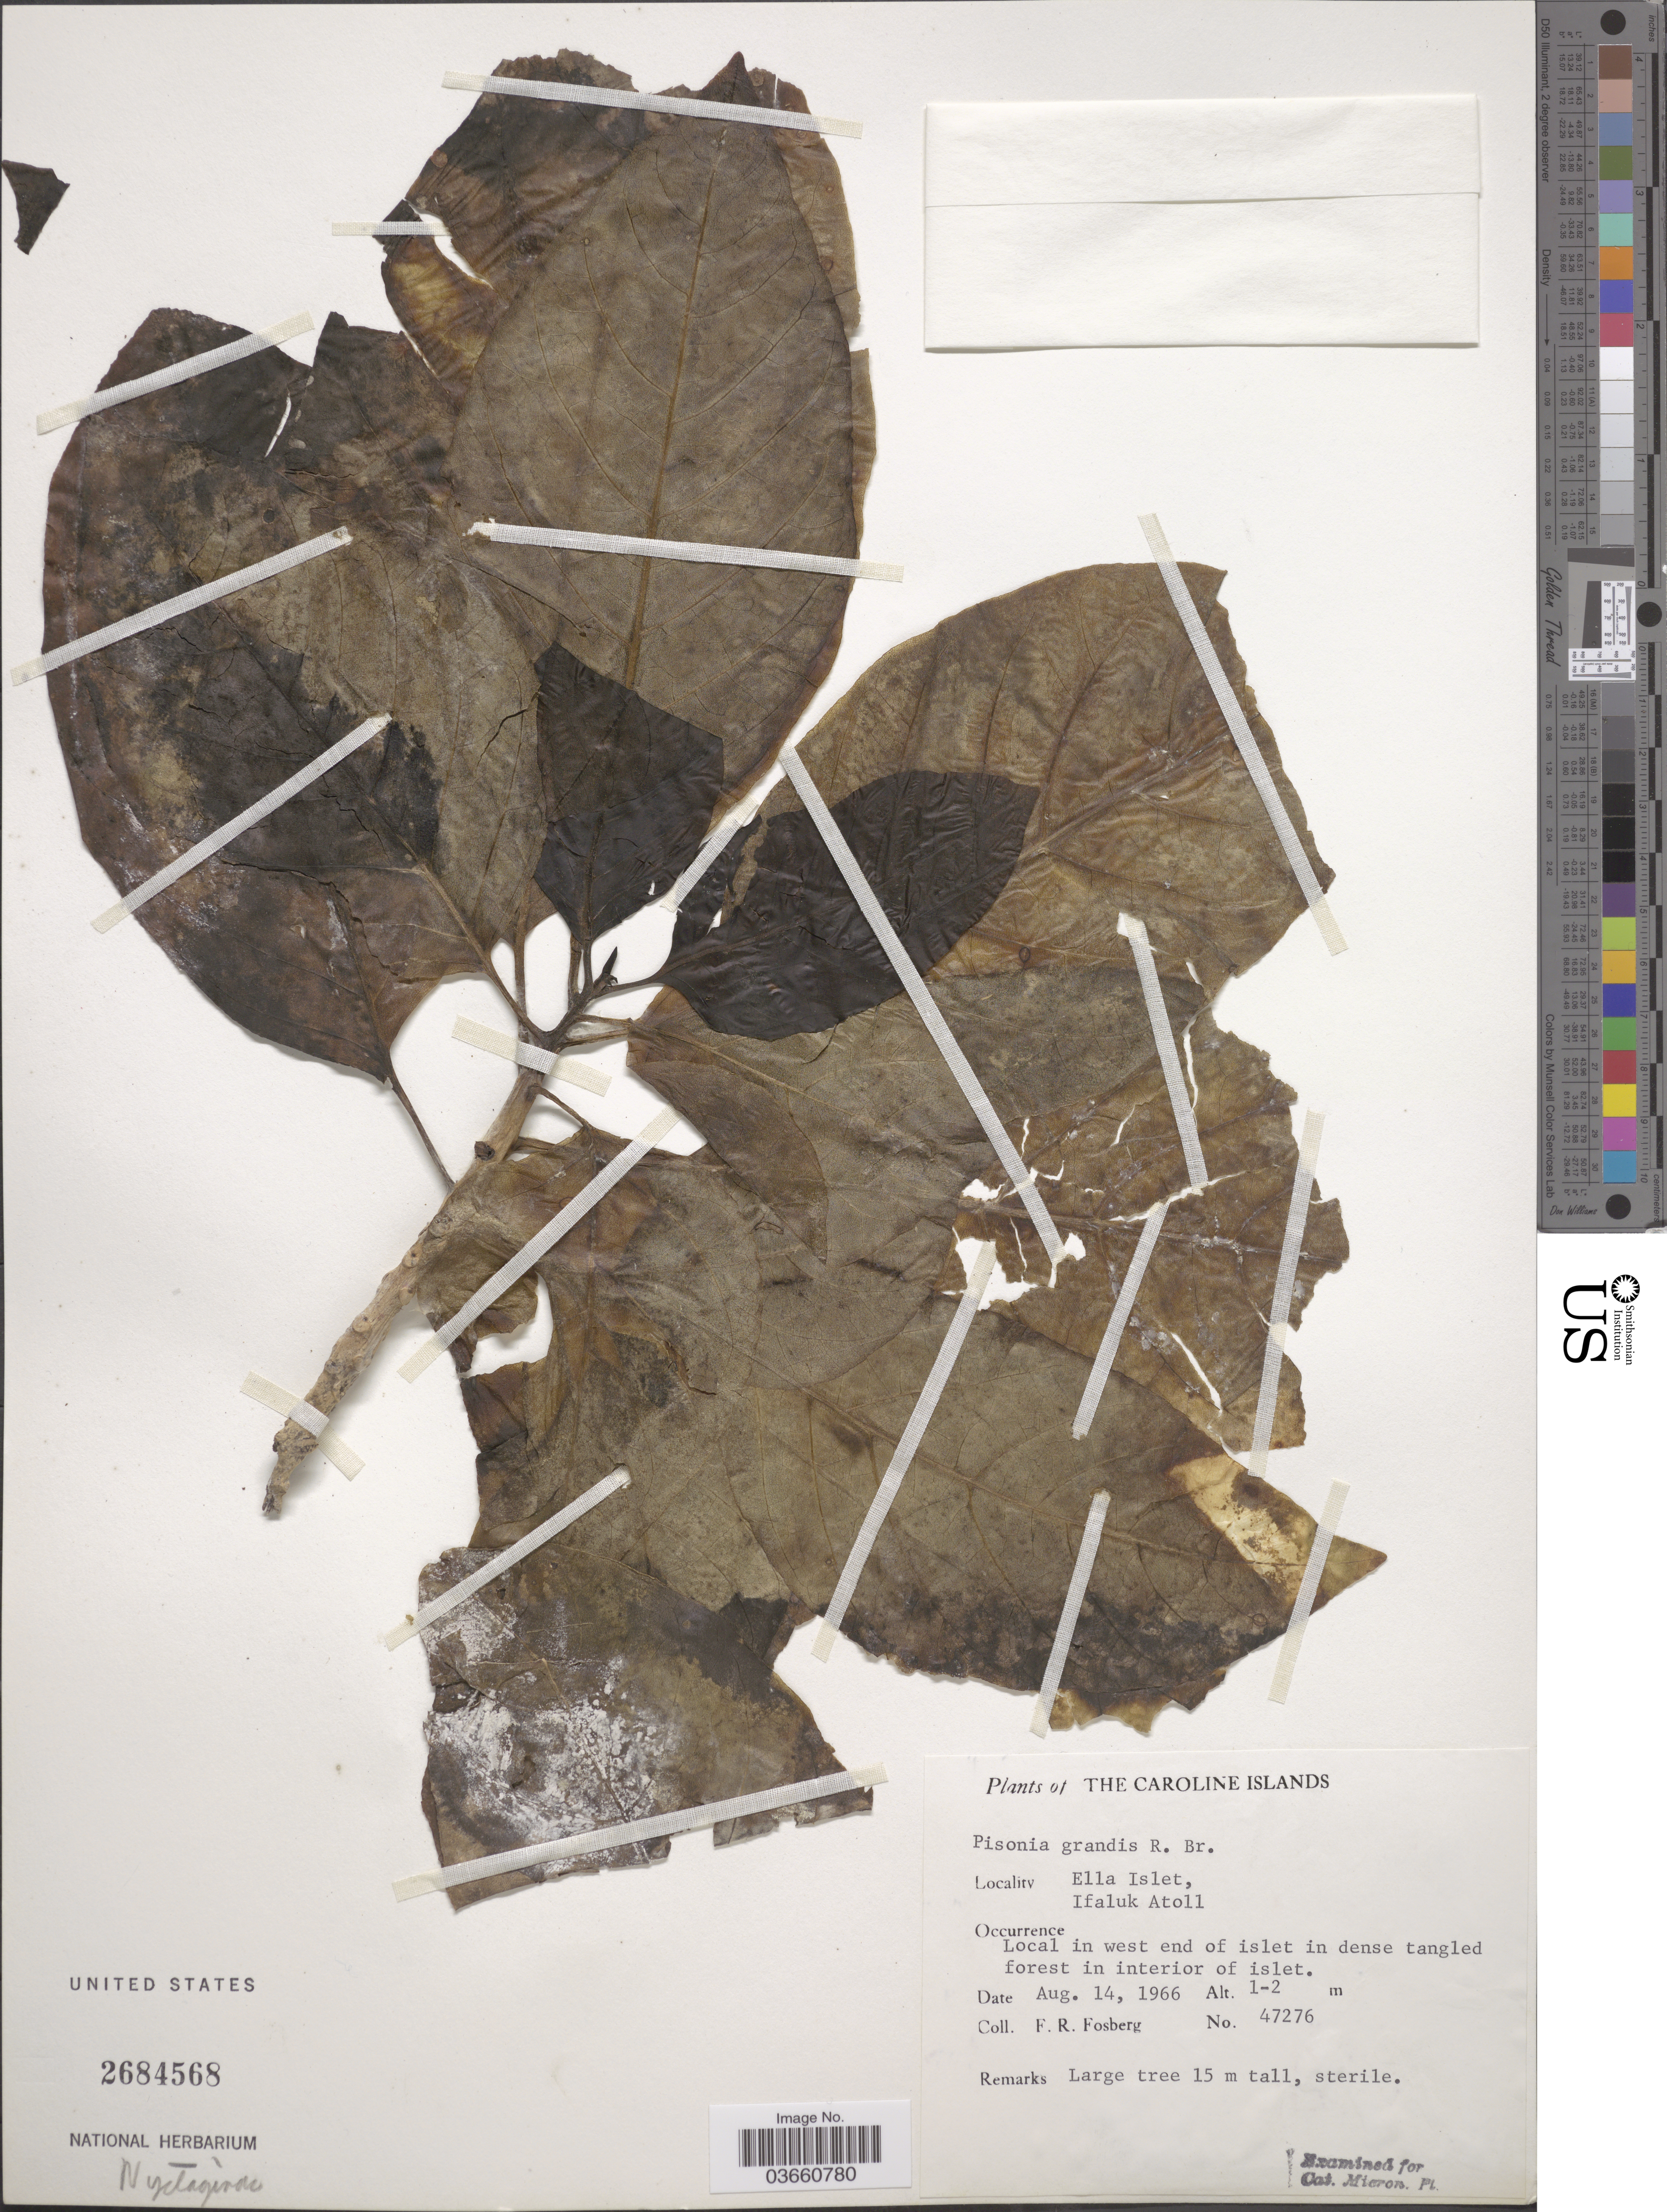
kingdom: Plantae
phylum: Tracheophyta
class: Magnoliopsida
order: Caryophyllales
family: Nyctaginaceae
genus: Pisonia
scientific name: Pisonia grandis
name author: R. Br.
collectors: F. R. Fosberg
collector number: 47276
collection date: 1966-08-14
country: Micronesia, Federated States of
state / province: Yap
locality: The Caroline Islands. Ella Islet, Ifaluk Atoll.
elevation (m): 1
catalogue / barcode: US 2684568